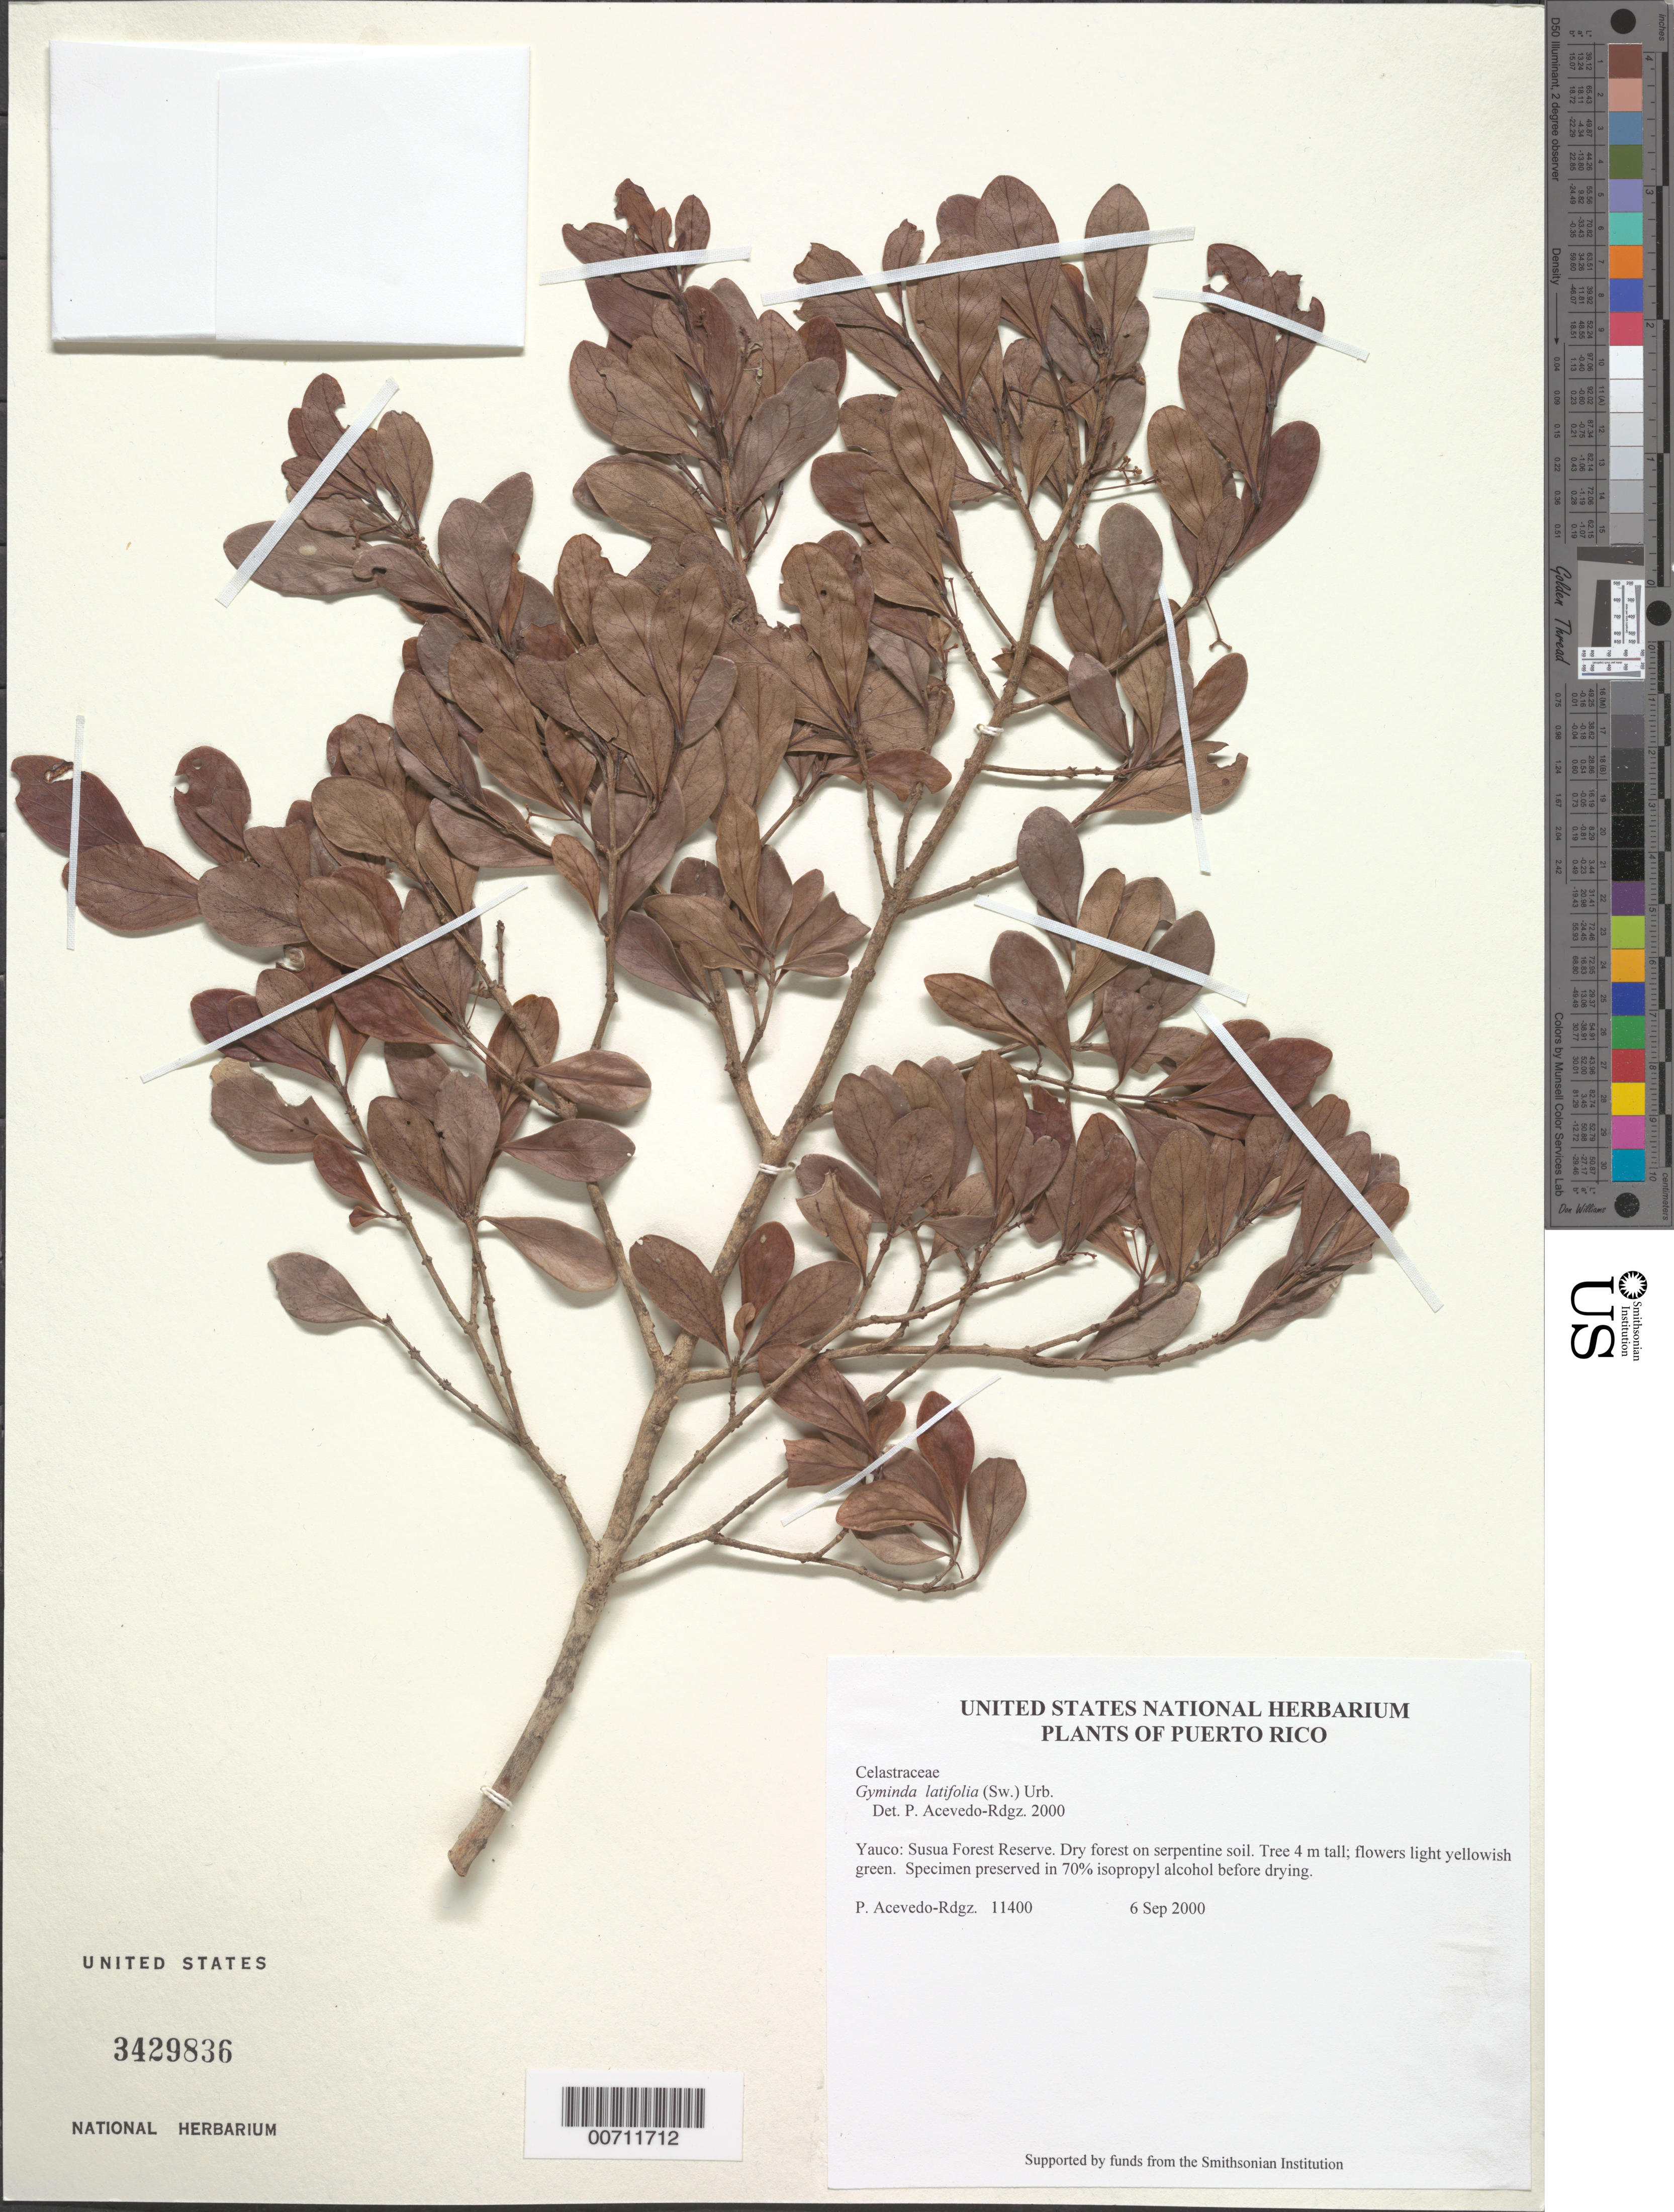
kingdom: Plantae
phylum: Tracheophyta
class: Magnoliopsida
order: Celastrales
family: Celastraceae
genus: Gyminda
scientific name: Gyminda latifolia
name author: (Sw.) Urb.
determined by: Acevedo-Rodríguez, P., (BOT), Smithsonian Institution - National Museum of Natural History (UNITED STATES)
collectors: P. Acevedo-Rodr.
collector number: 11400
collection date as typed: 06 Sep 2000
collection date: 2000-09-06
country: Puerto Rico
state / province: Yauco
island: Puerto Rico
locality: Yauco: Susua Forest Reserve.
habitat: Dry forest on serpentine soil.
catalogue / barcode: US 3429836